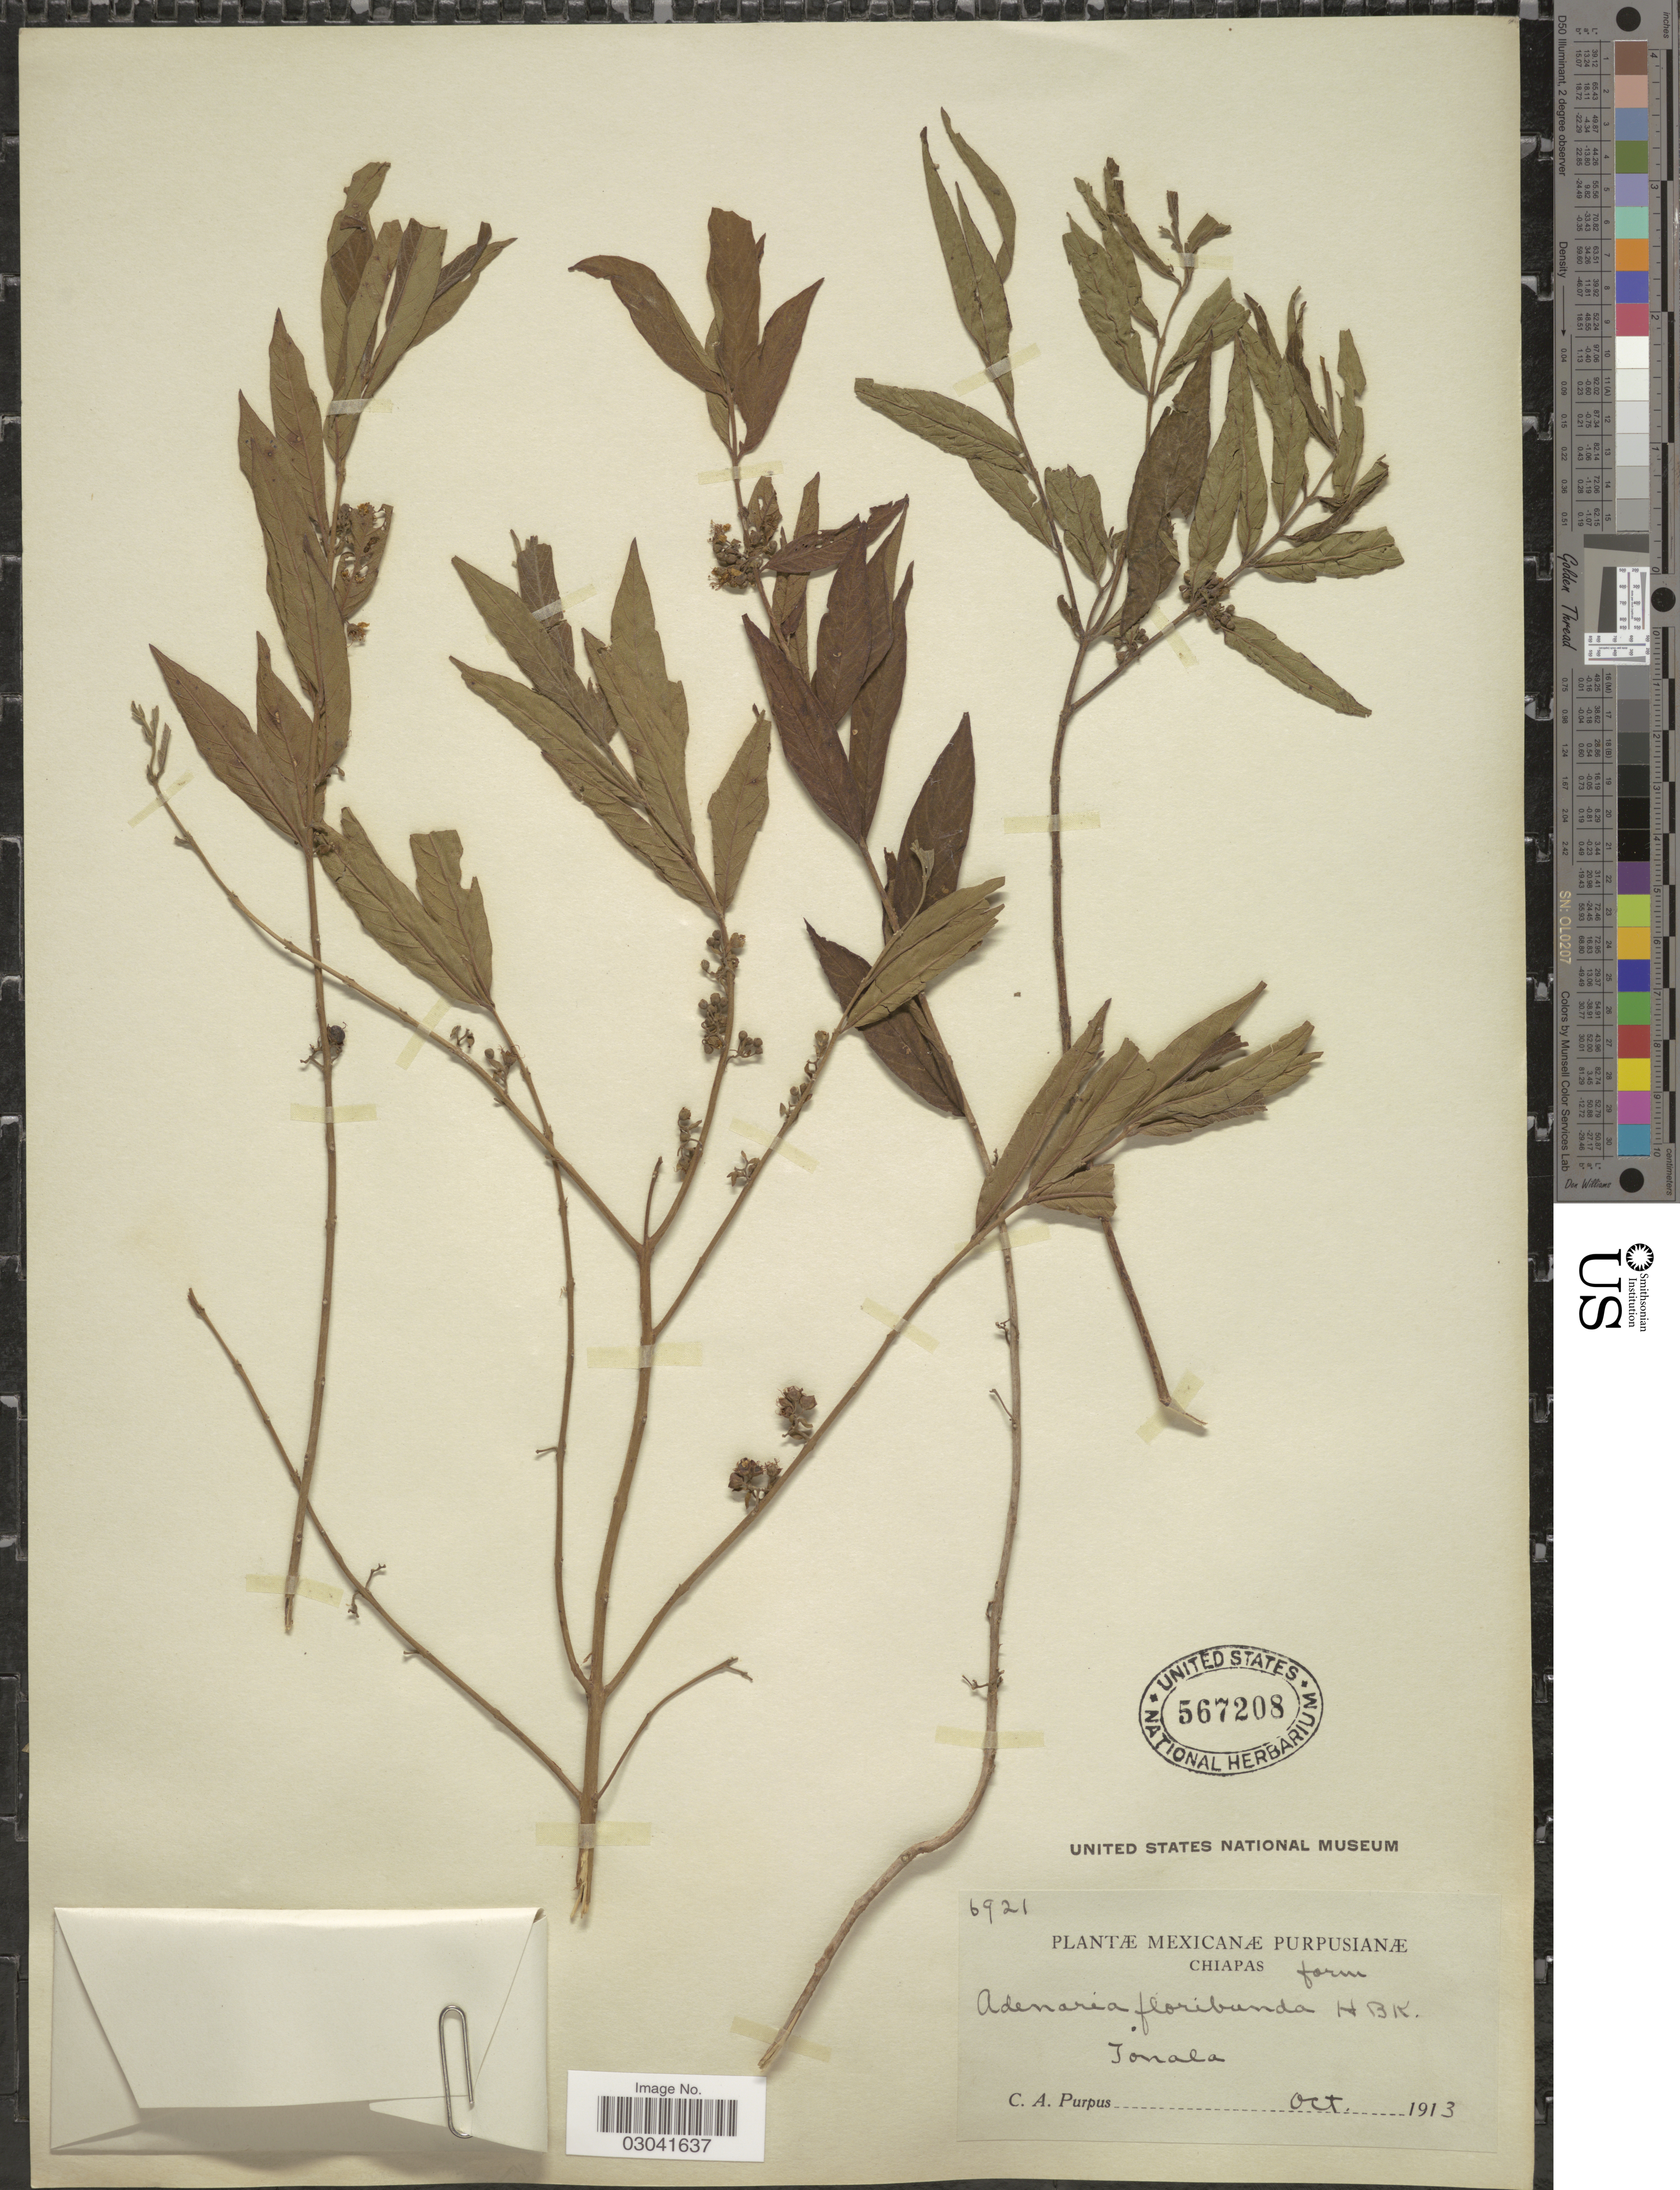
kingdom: Plantae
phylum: Tracheophyta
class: Magnoliopsida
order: Myrtales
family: Lythraceae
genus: Adenaria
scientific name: Adenaria floribunda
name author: Kunth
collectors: C. A. Purpus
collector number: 6921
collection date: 1913-10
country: Mexico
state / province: Chiapas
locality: Tonala.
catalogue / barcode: US 567208